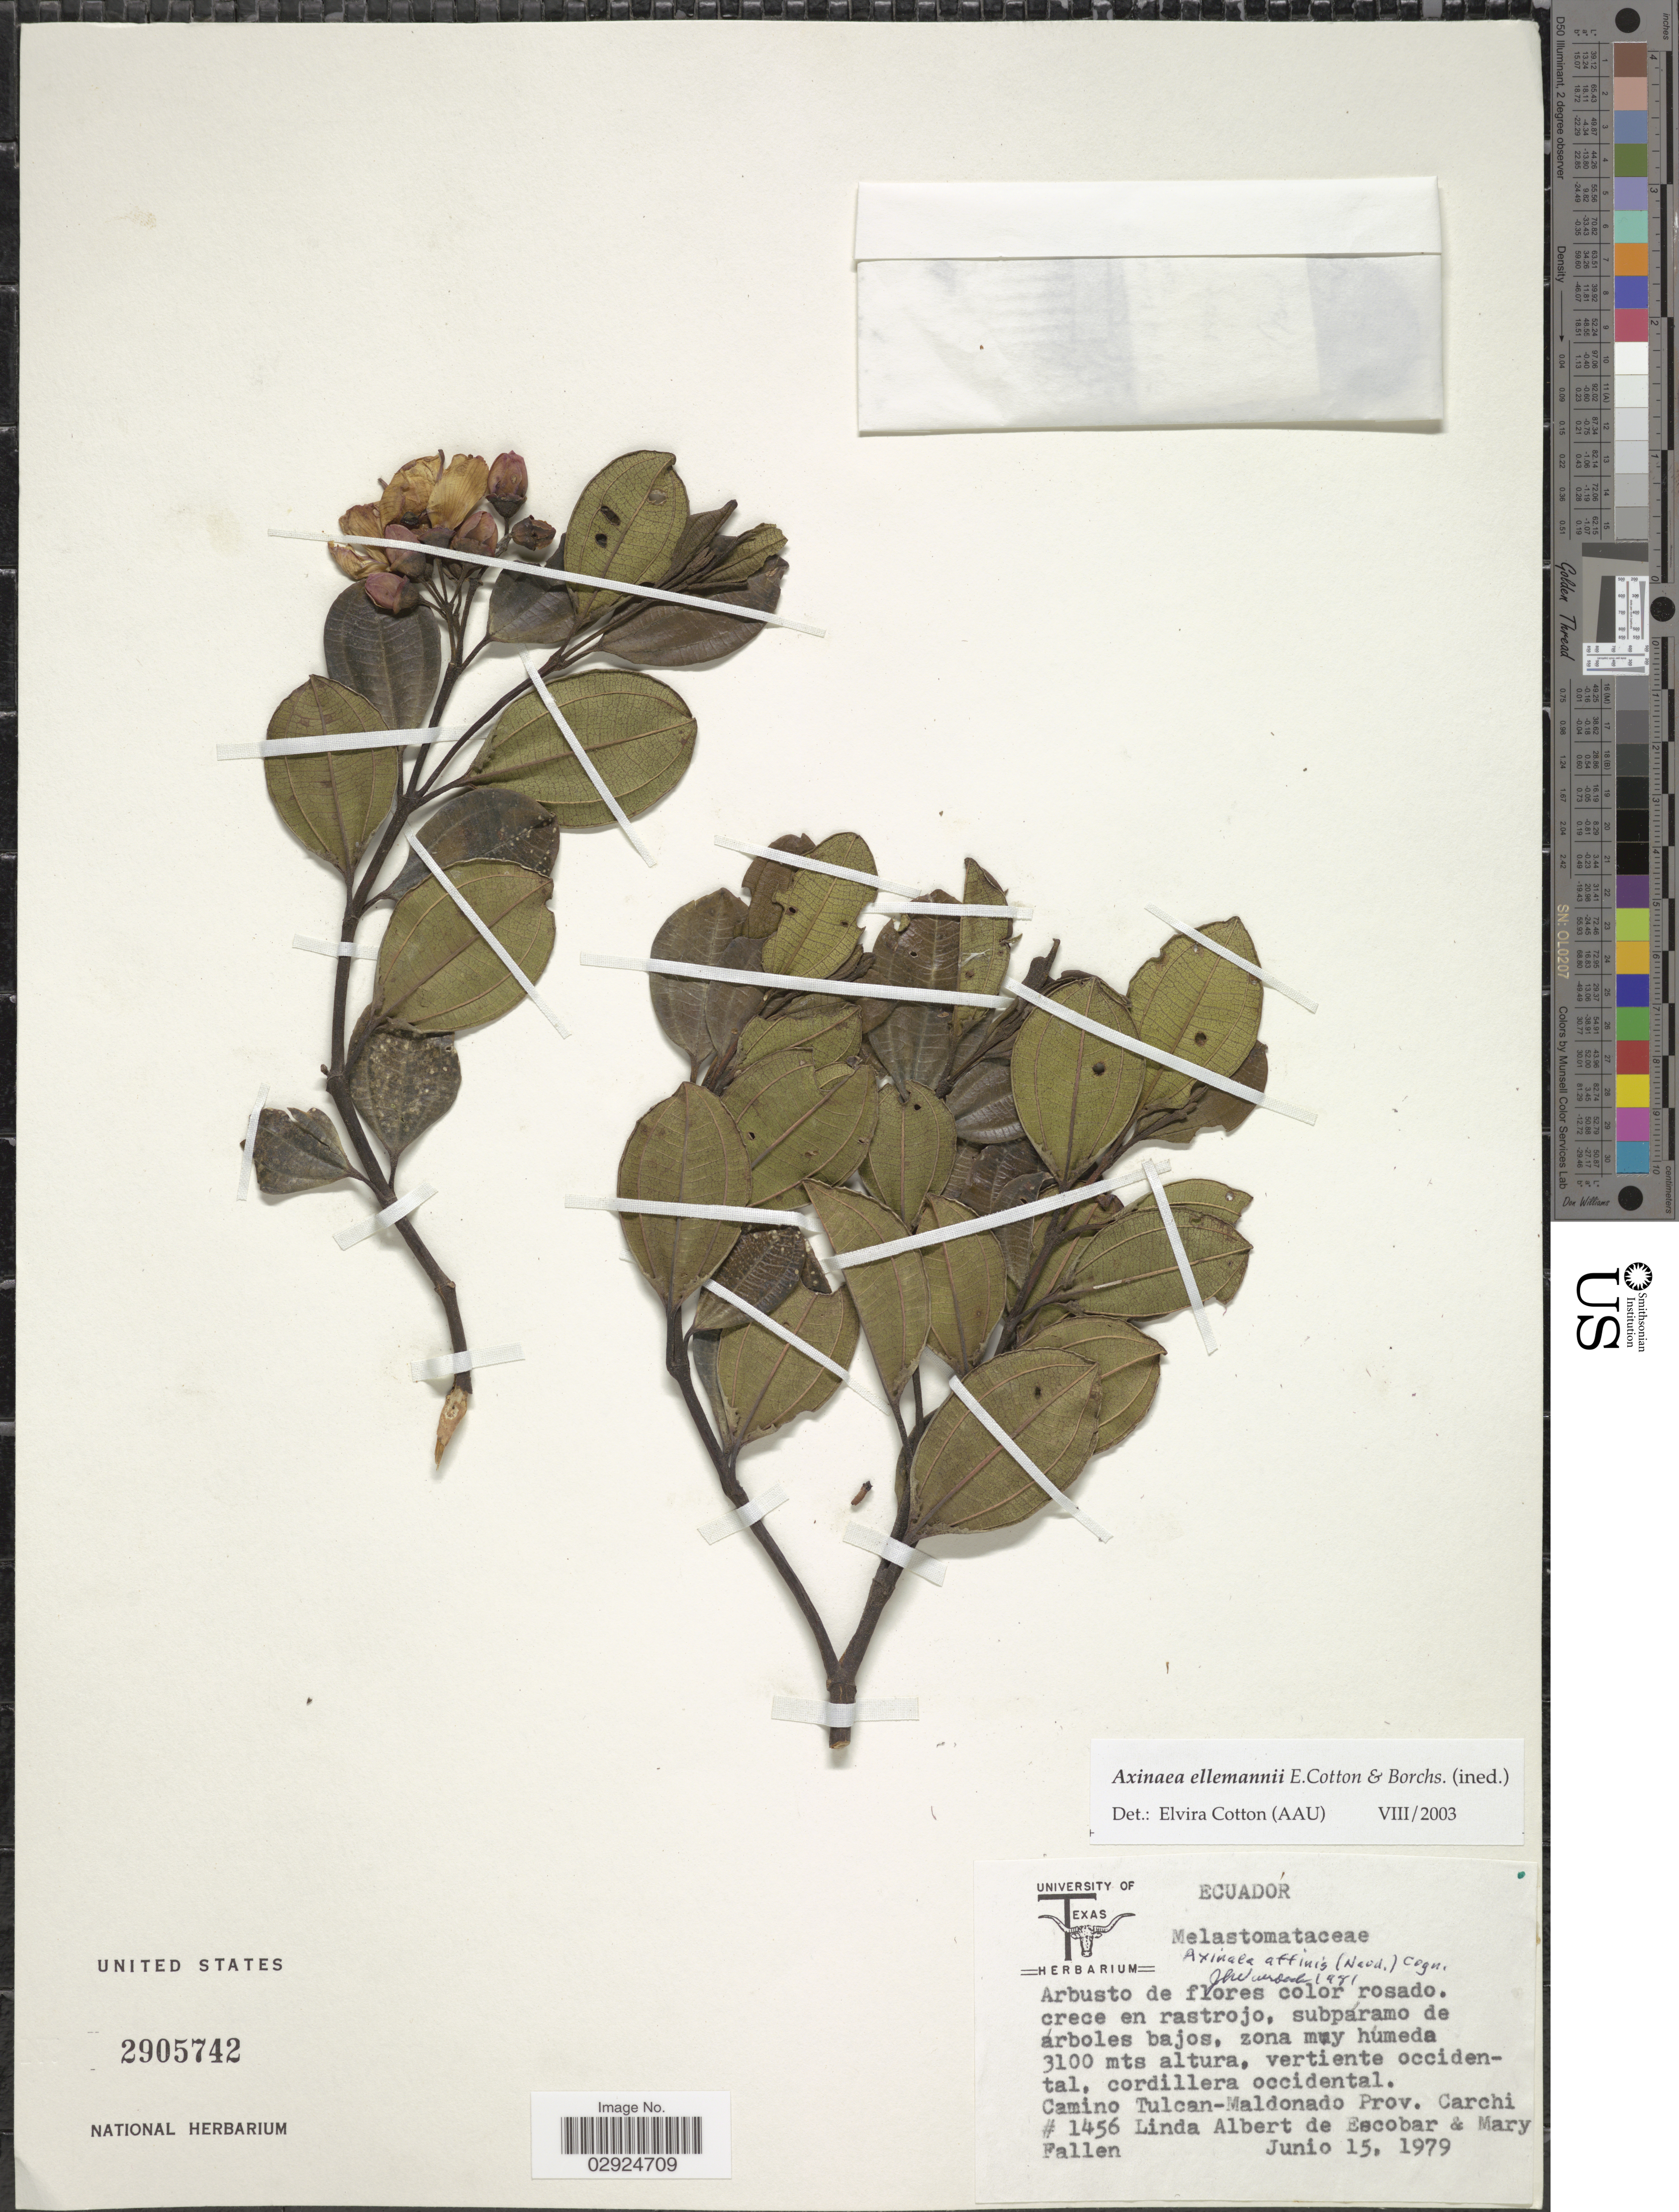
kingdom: Plantae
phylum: Tracheophyta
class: Magnoliopsida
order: Myrtales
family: Melastomataceae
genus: Axinaea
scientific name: Axinaea ellemannii E. Cotton & Borchs. ined.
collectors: L. K. de Escobar & M. Fallen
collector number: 1456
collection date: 1979-06-15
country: Ecuador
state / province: Carchi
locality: Camino Tulcan-Maldonado Prov. Carchi.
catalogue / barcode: US 2905742